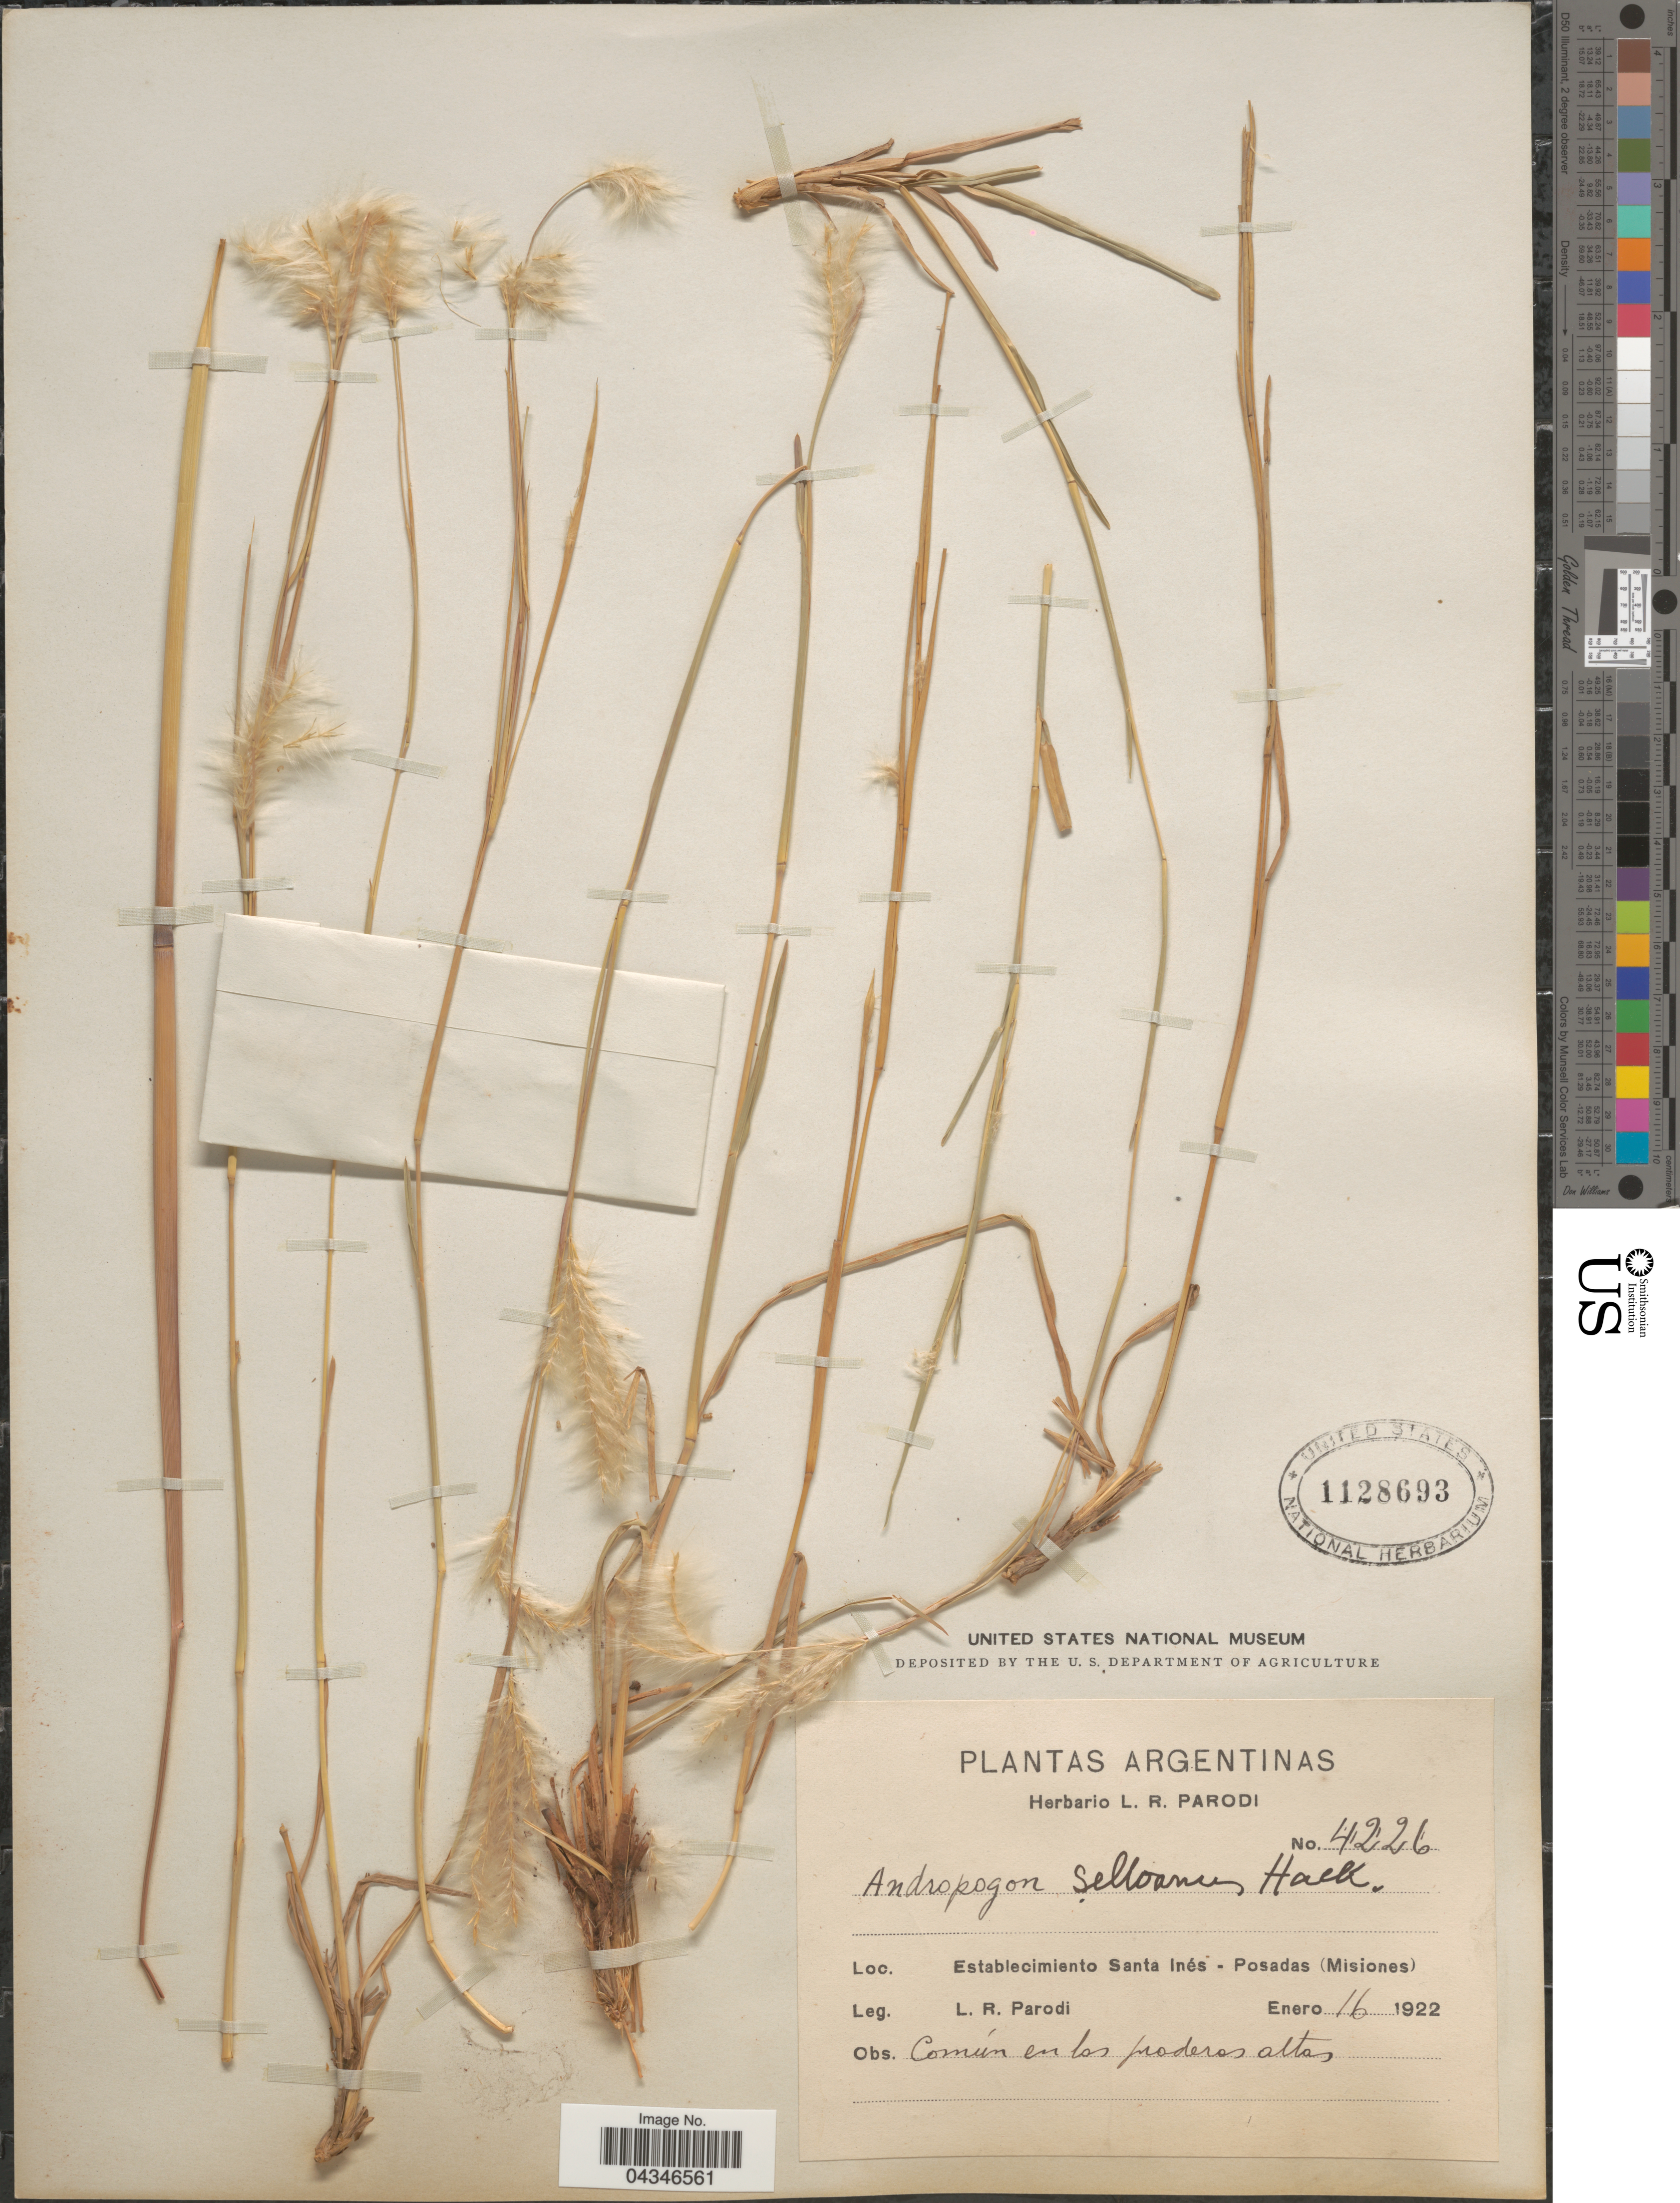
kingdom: Plantae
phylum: Tracheophyta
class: Liliopsida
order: Poales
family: Poaceae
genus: Andropogon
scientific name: Andropogon selloanus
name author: (Hack.) Hack.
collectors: L. R. Parodi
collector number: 4226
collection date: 1922-01-16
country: Argentina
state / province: Misiones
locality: Establecimiento Santa Inés - Posadas.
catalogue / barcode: US 1128693